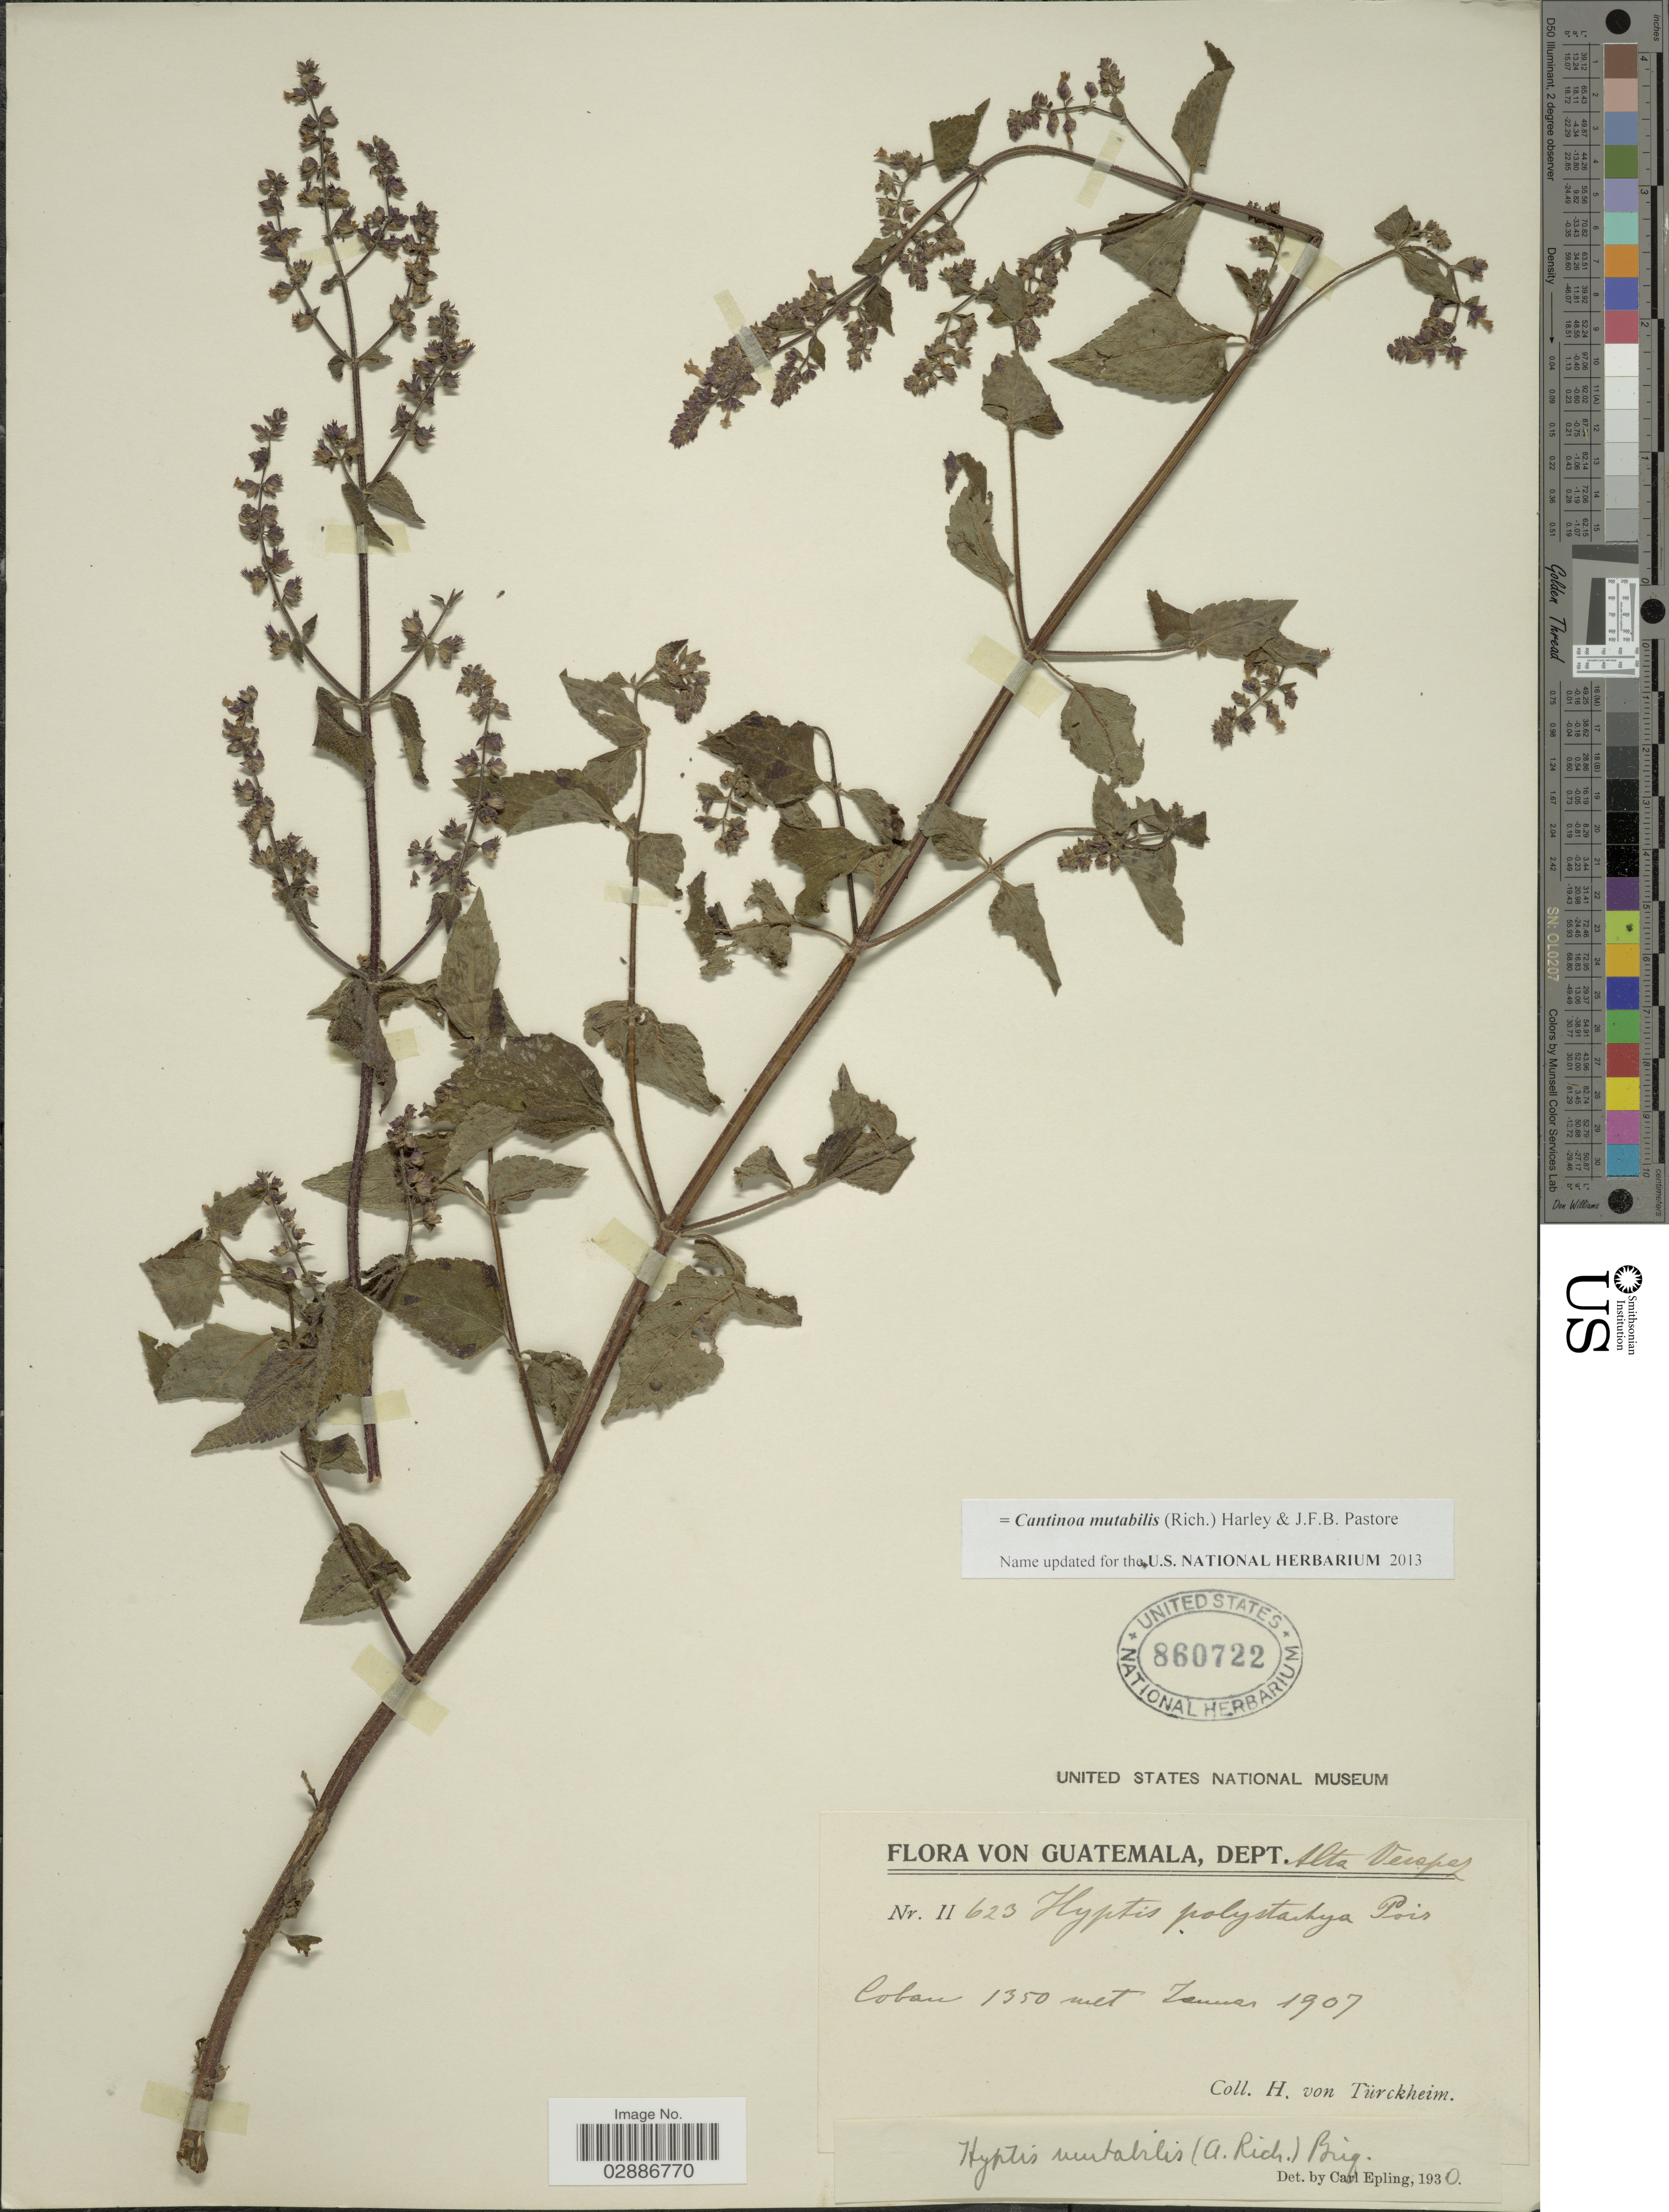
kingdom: Plantae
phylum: Tracheophyta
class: Magnoliopsida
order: Lamiales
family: Lamiaceae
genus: Cantinoa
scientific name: Cantinoa mutabilis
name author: (Rich.) Harley & J.F.B. Pastore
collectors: H. von Türckheim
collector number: II623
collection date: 1907-01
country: Guatemala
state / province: Alta Verapaz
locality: Dept. Alta Verapaz. Coban.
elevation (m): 1350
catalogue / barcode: US 860722